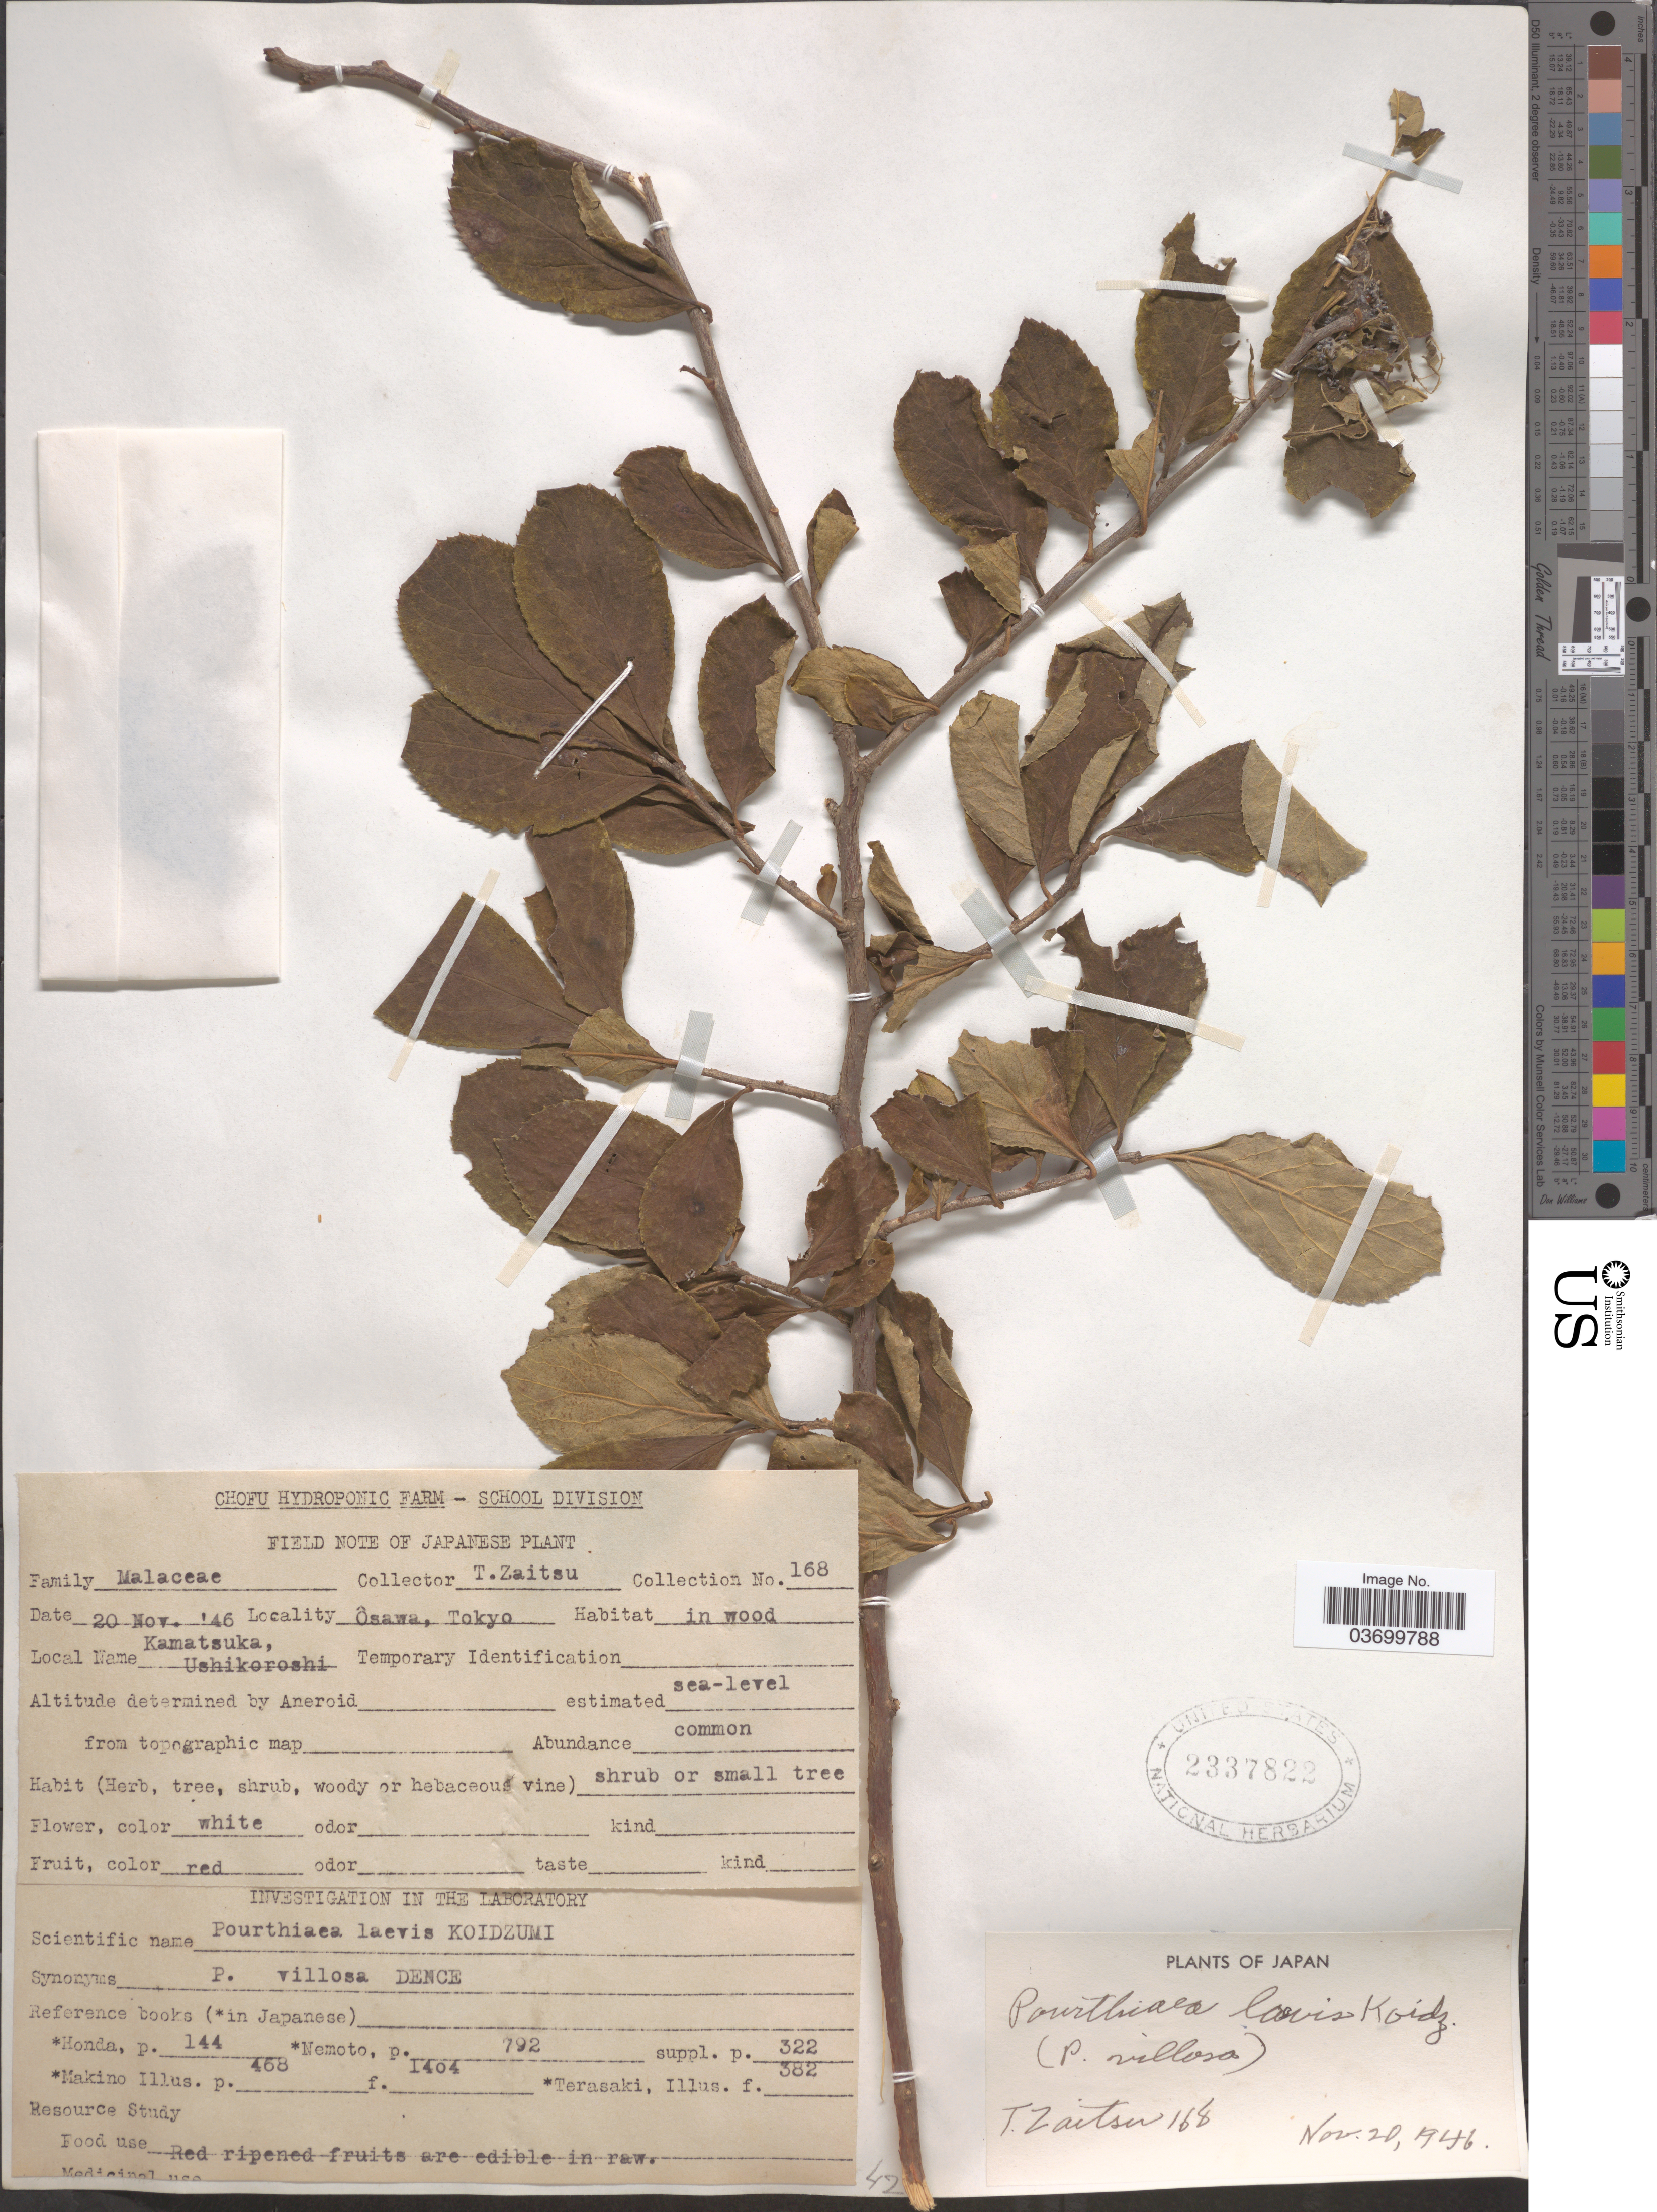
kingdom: Plantae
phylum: Tracheophyta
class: Magnoliopsida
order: Rosales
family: Rosaceae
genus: Pourthiaea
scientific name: Pourthiaea laevis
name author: Koidz.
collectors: T. Zaitsu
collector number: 168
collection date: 1946-11-20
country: Japan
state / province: Tokyo, Federal City of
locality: Ôsawa.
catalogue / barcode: US 2337822